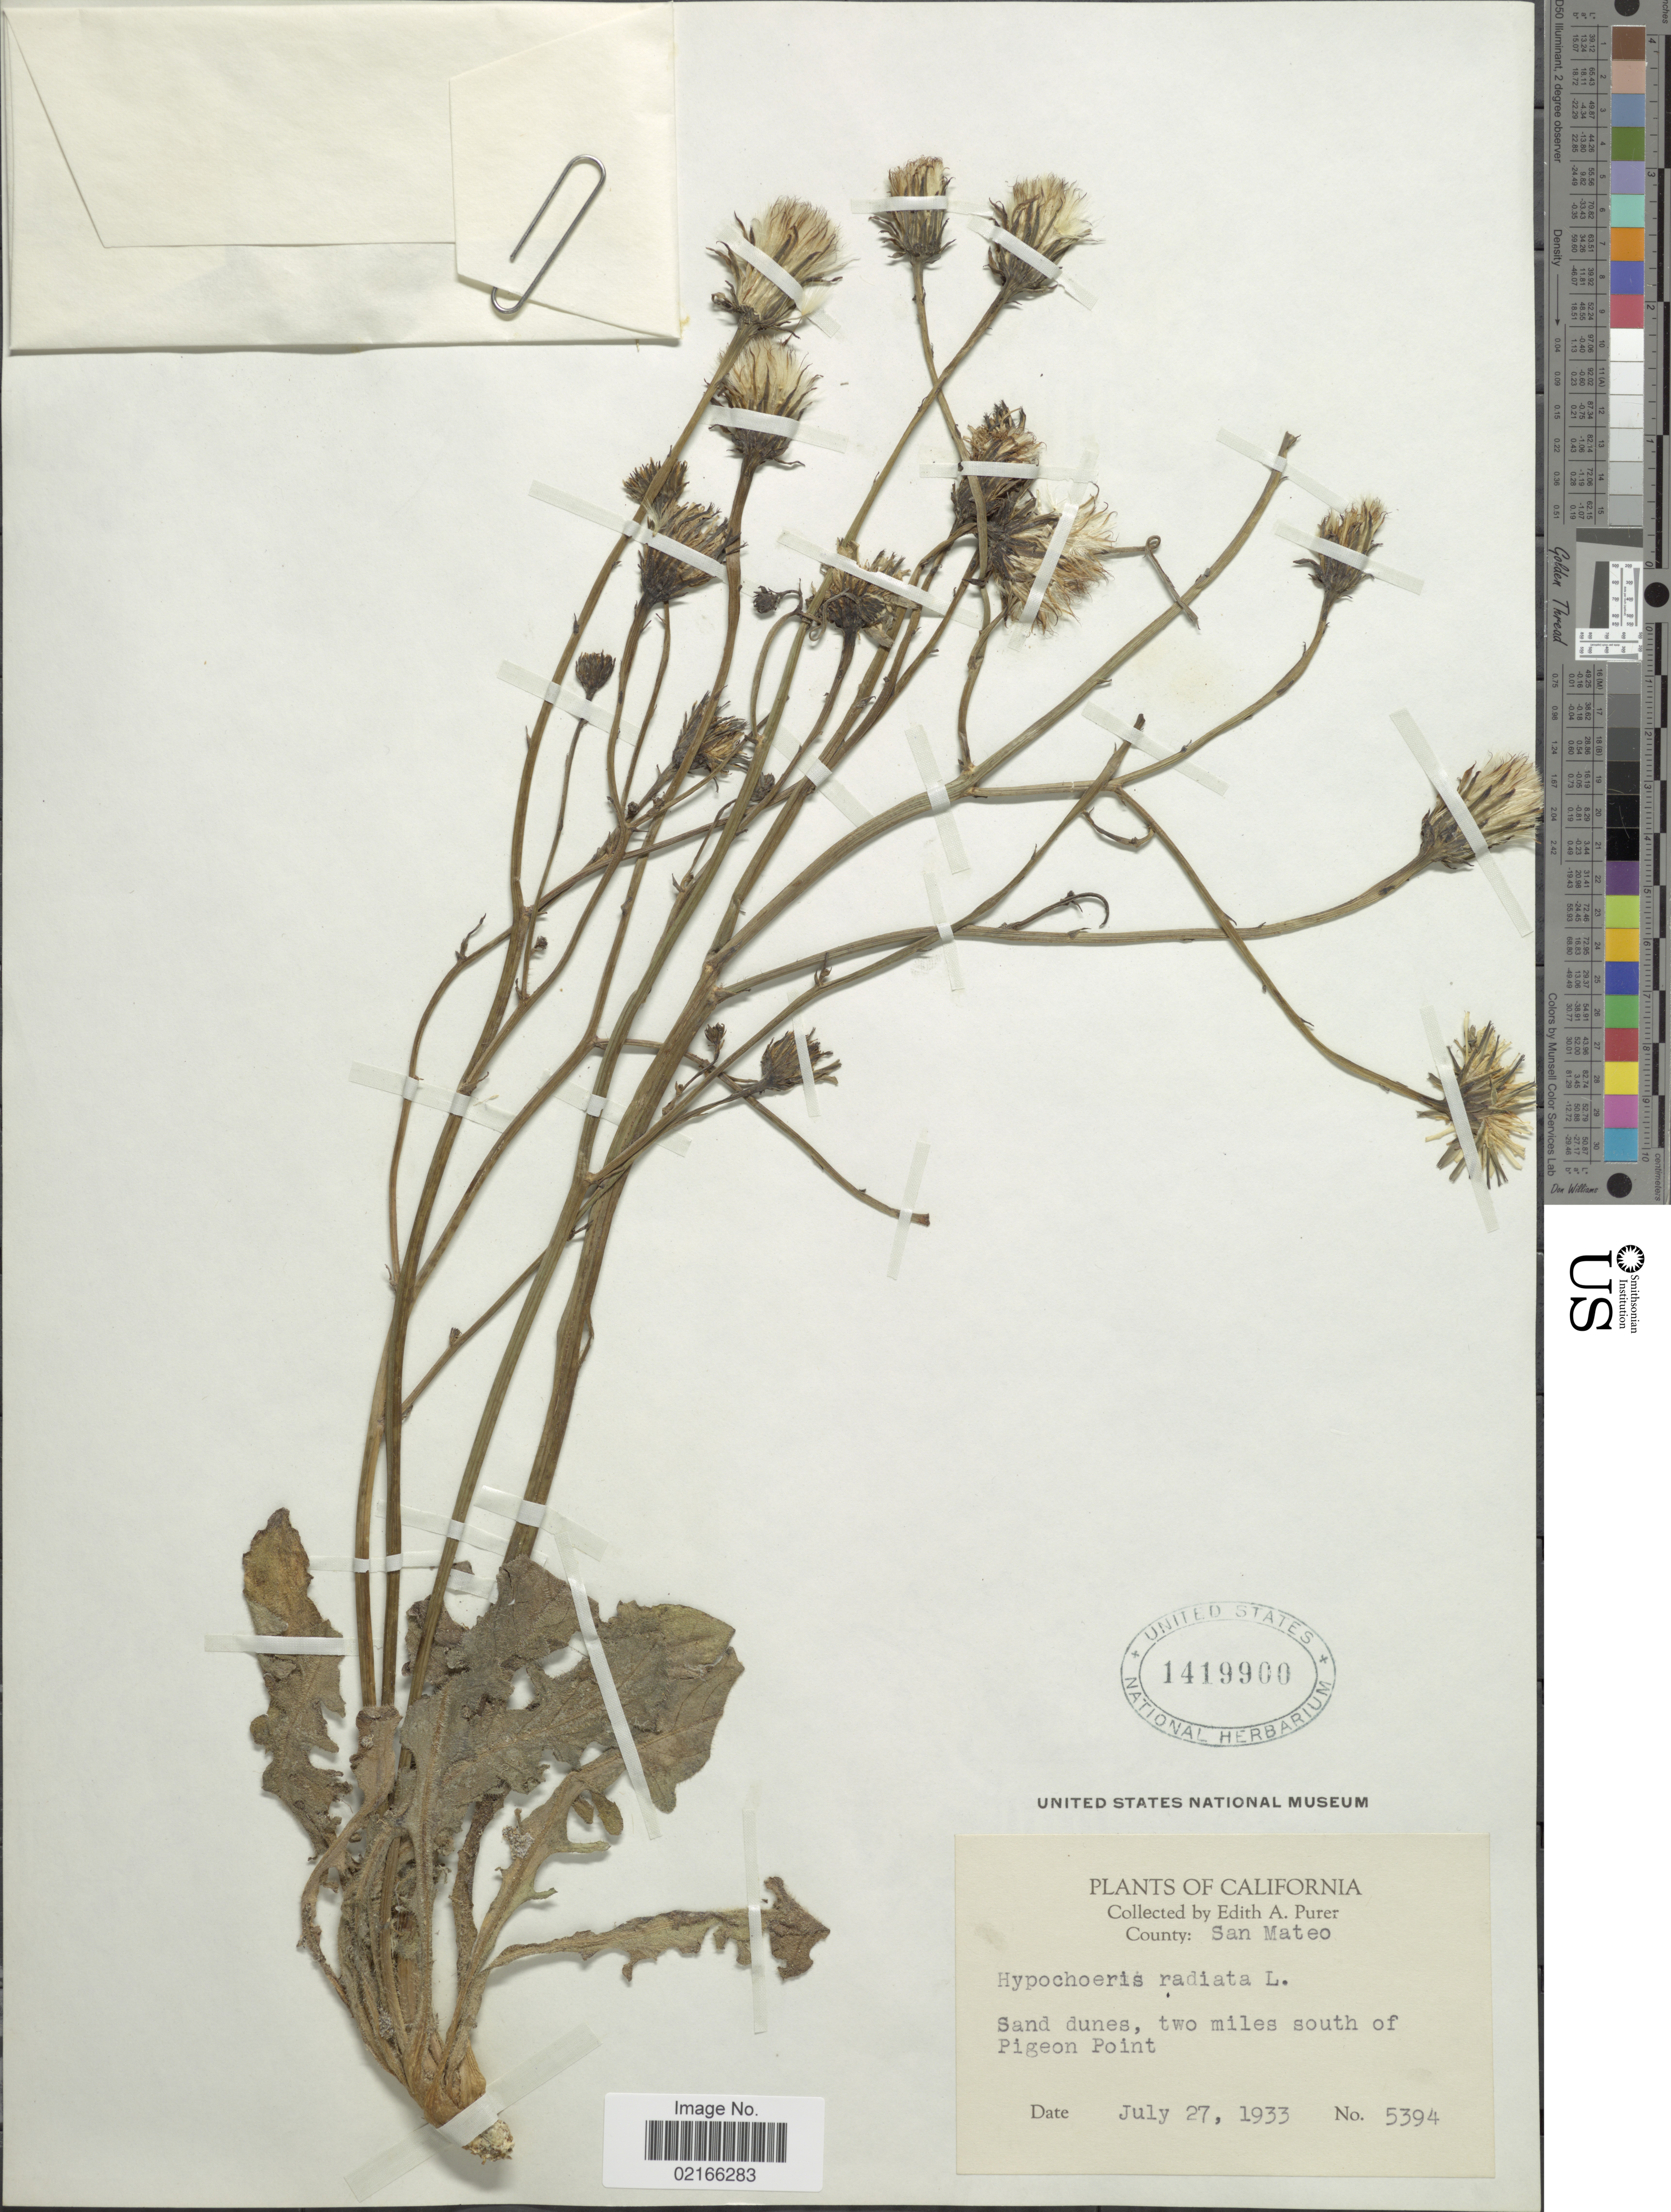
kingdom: Plantae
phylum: Tracheophyta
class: Magnoliopsida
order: Asterales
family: Asteraceae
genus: Hypochaeris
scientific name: Hypochaeris radicata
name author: L.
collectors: E. Purer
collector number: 5394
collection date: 1933-07-27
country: United States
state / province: California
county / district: San Mateo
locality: County: San Mateo. two miles south of Pigeon Point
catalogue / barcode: US 1419900